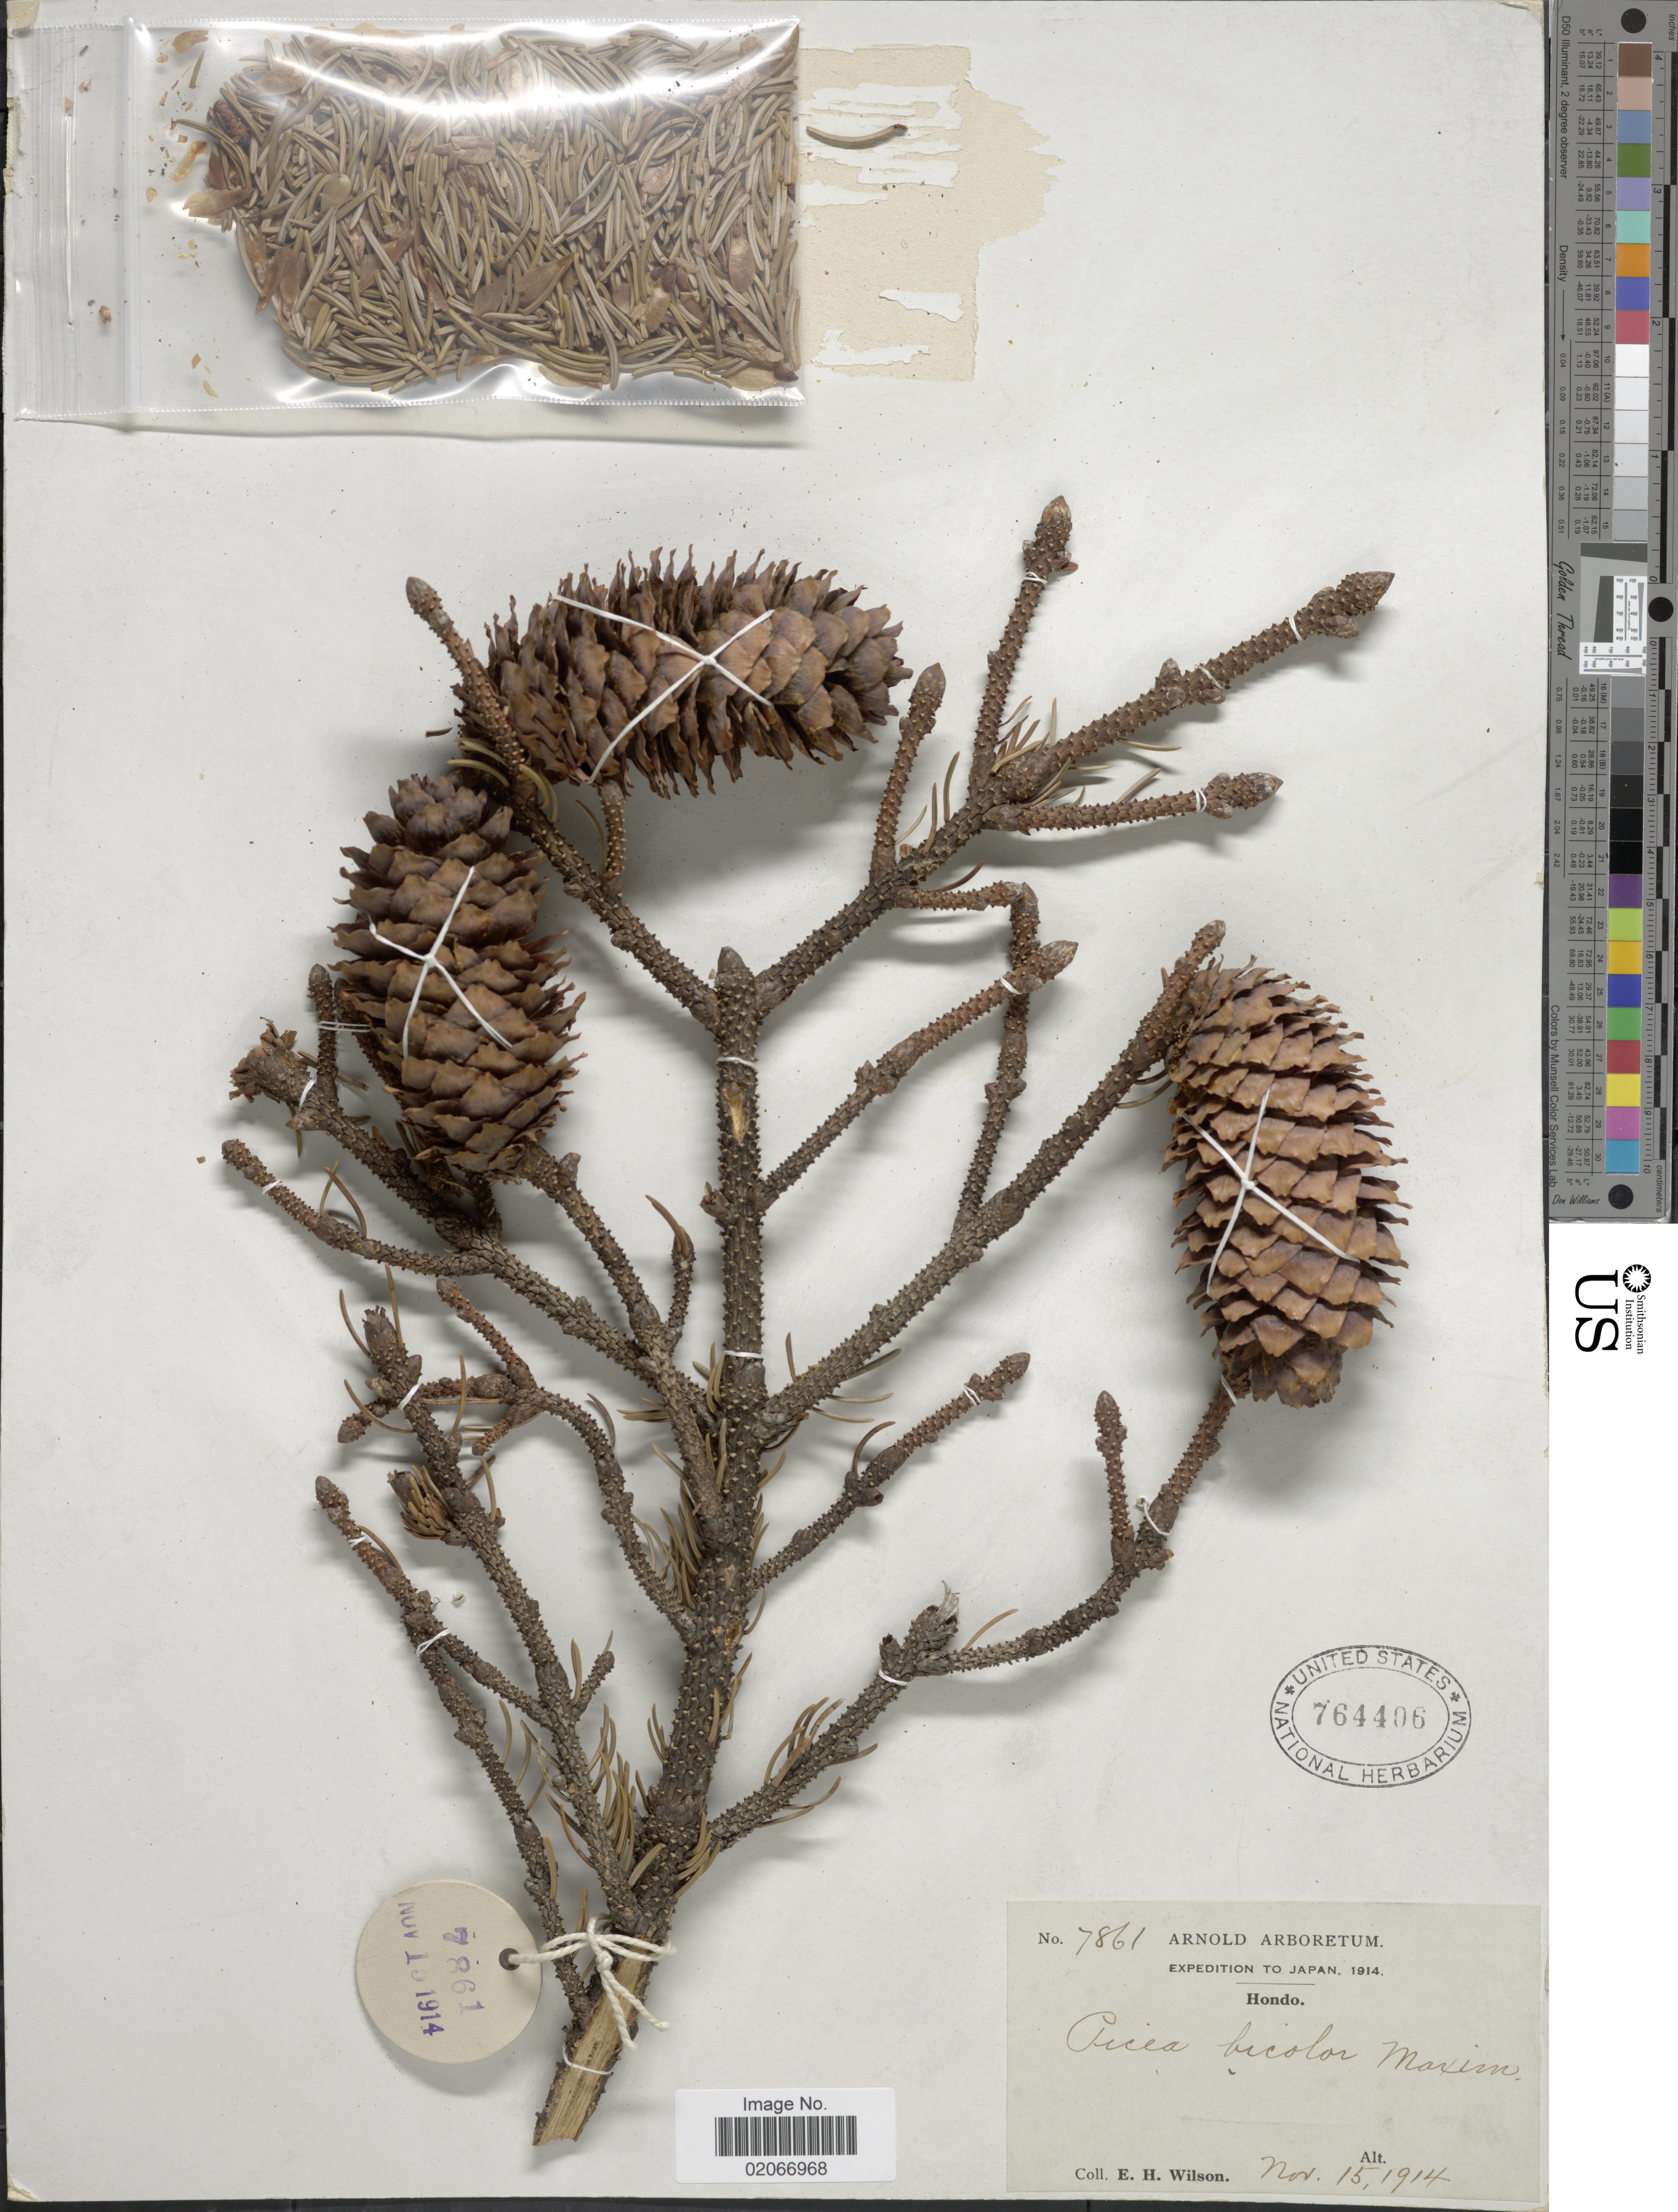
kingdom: Plantae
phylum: Tracheophyta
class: Pinopsida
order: Pinales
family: Pinaceae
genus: Picea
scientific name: Picea bicolor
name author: (Maxim.) Mayr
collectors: E. Wilson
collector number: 7861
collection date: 1914-11-15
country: Japan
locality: Hondo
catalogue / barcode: US 764406